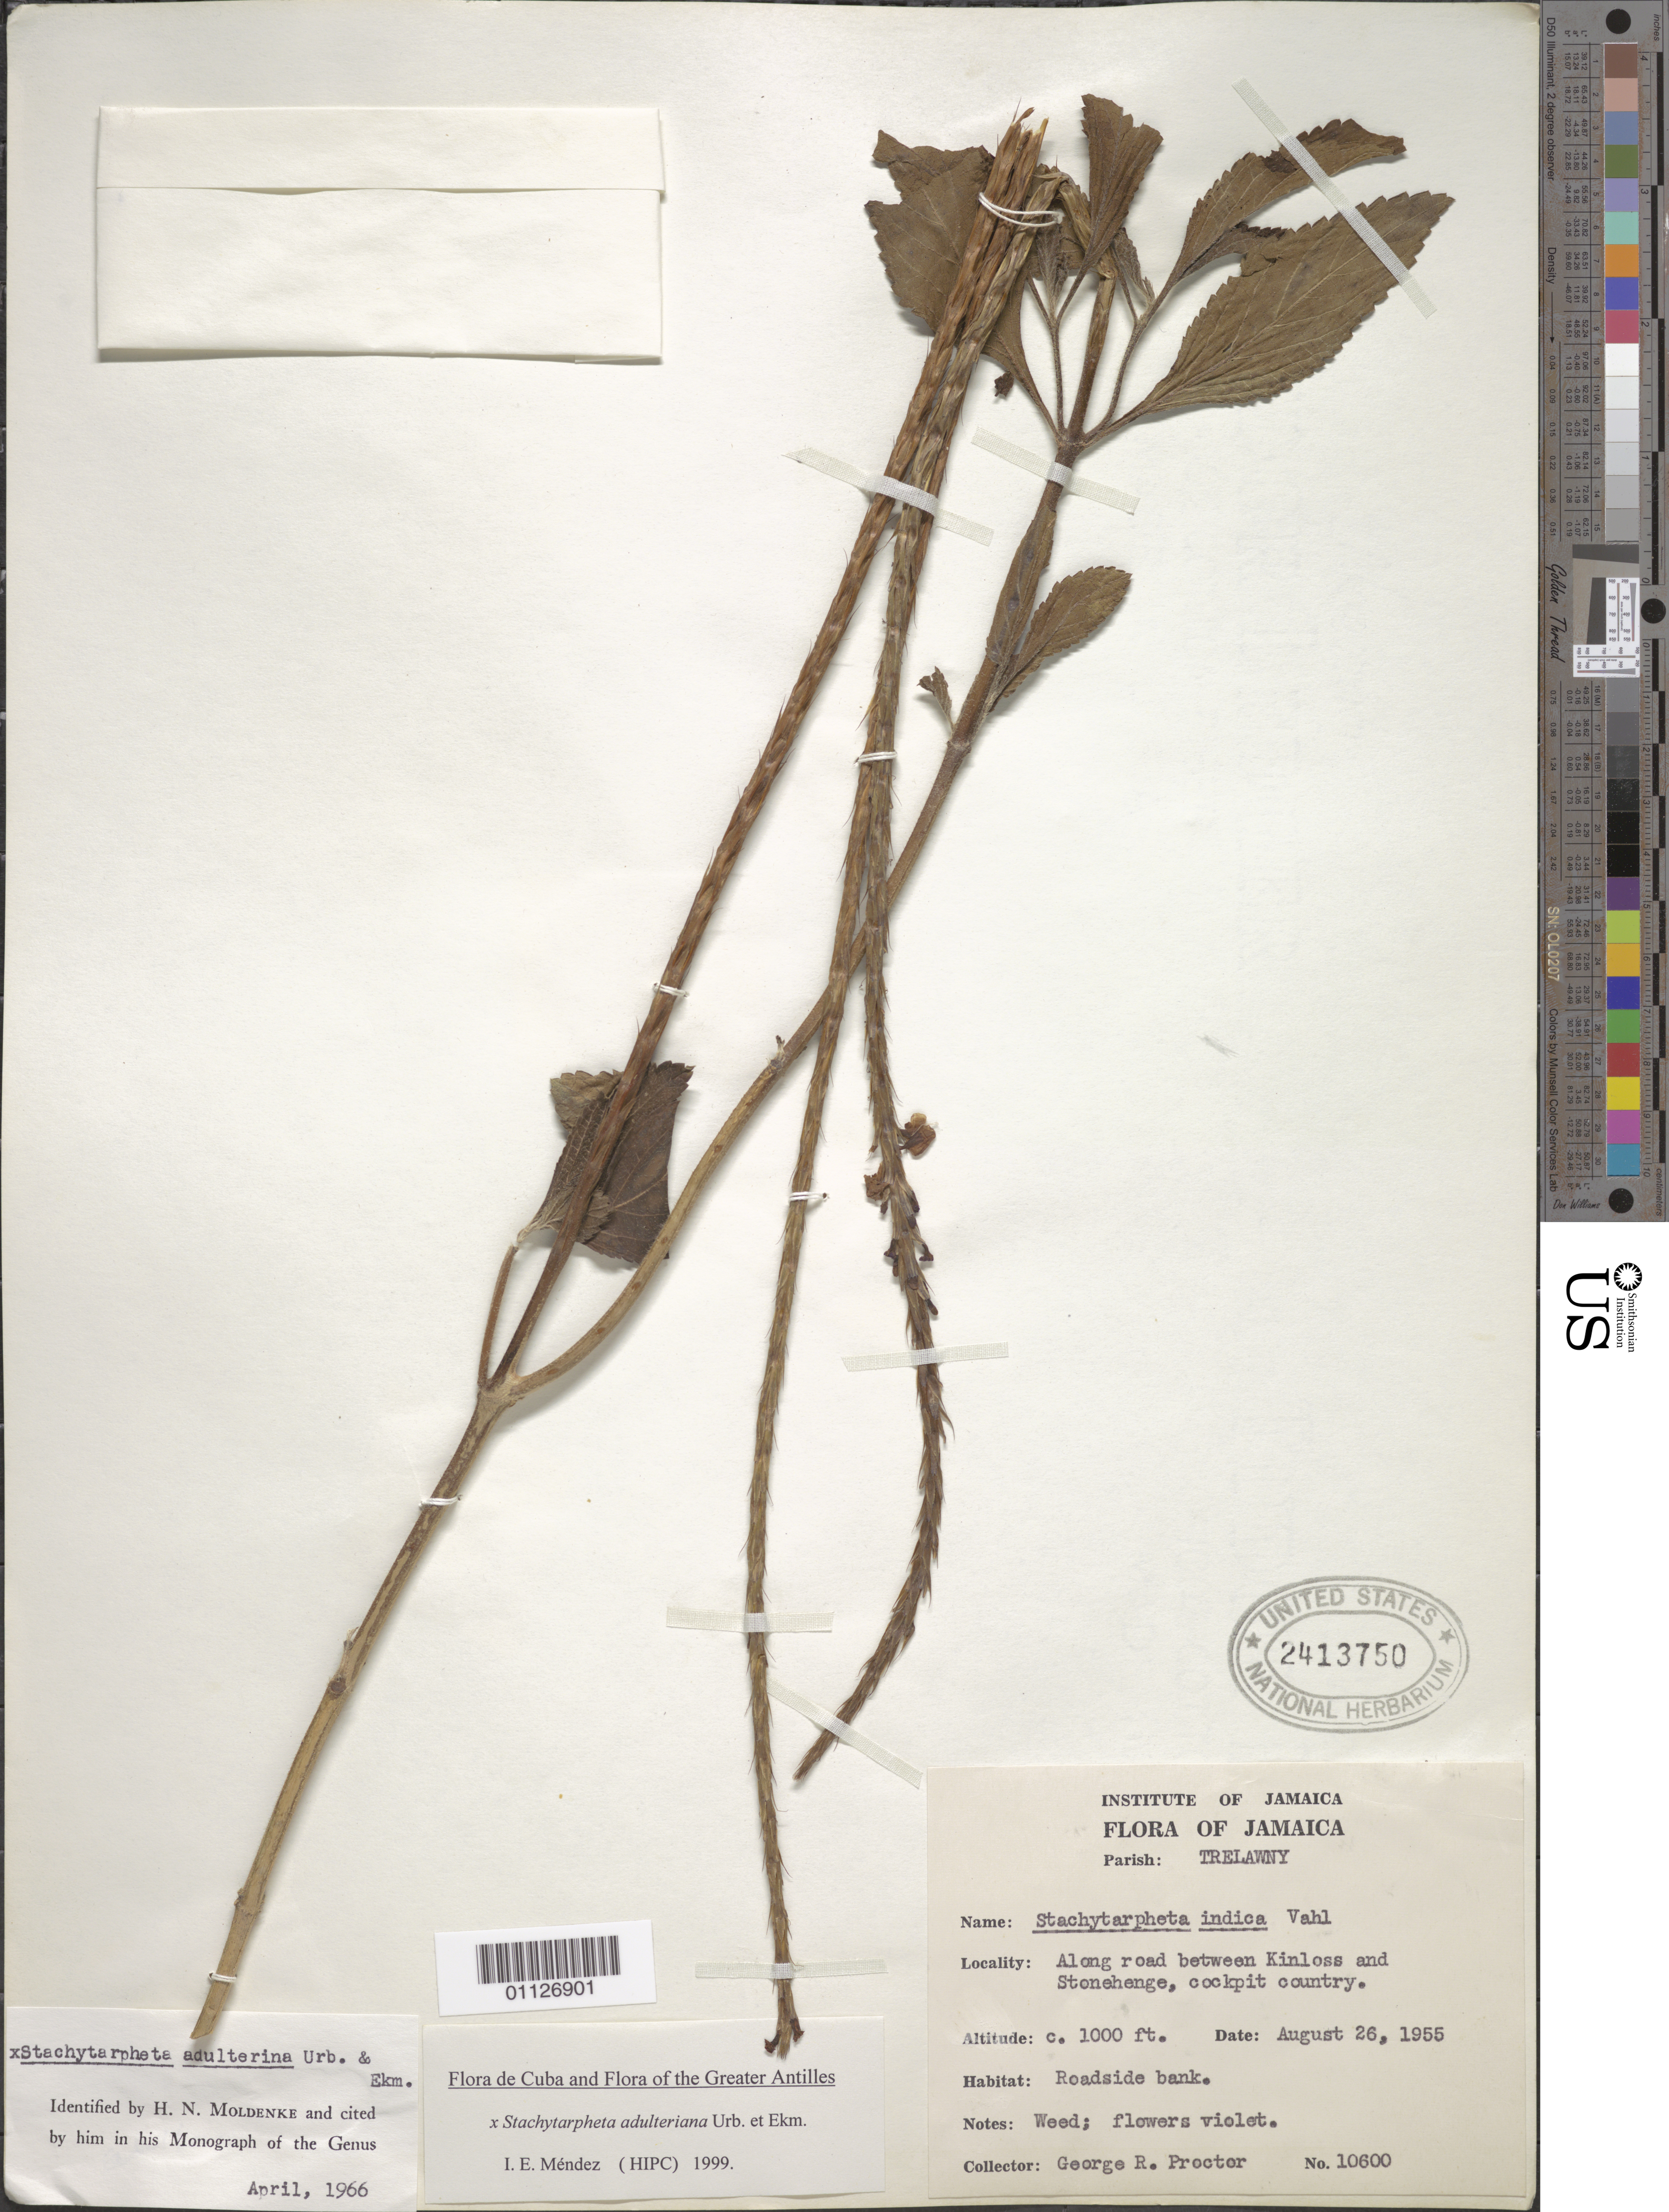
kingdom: Plantae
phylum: Tracheophyta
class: Magnoliopsida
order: Lamiales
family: Verbenaceae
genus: Stachytarpheta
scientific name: Stachytarpheta x adulterina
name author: Urb. & Ekman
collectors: G. R. Proctor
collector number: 10600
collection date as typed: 26 Aug 1955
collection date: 1955-08-26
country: Jamaica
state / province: Trelawny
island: Jamaica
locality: Along road between Kinloss and Stonehenge, cockpit country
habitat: roadside bank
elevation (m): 305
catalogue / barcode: US 2413750